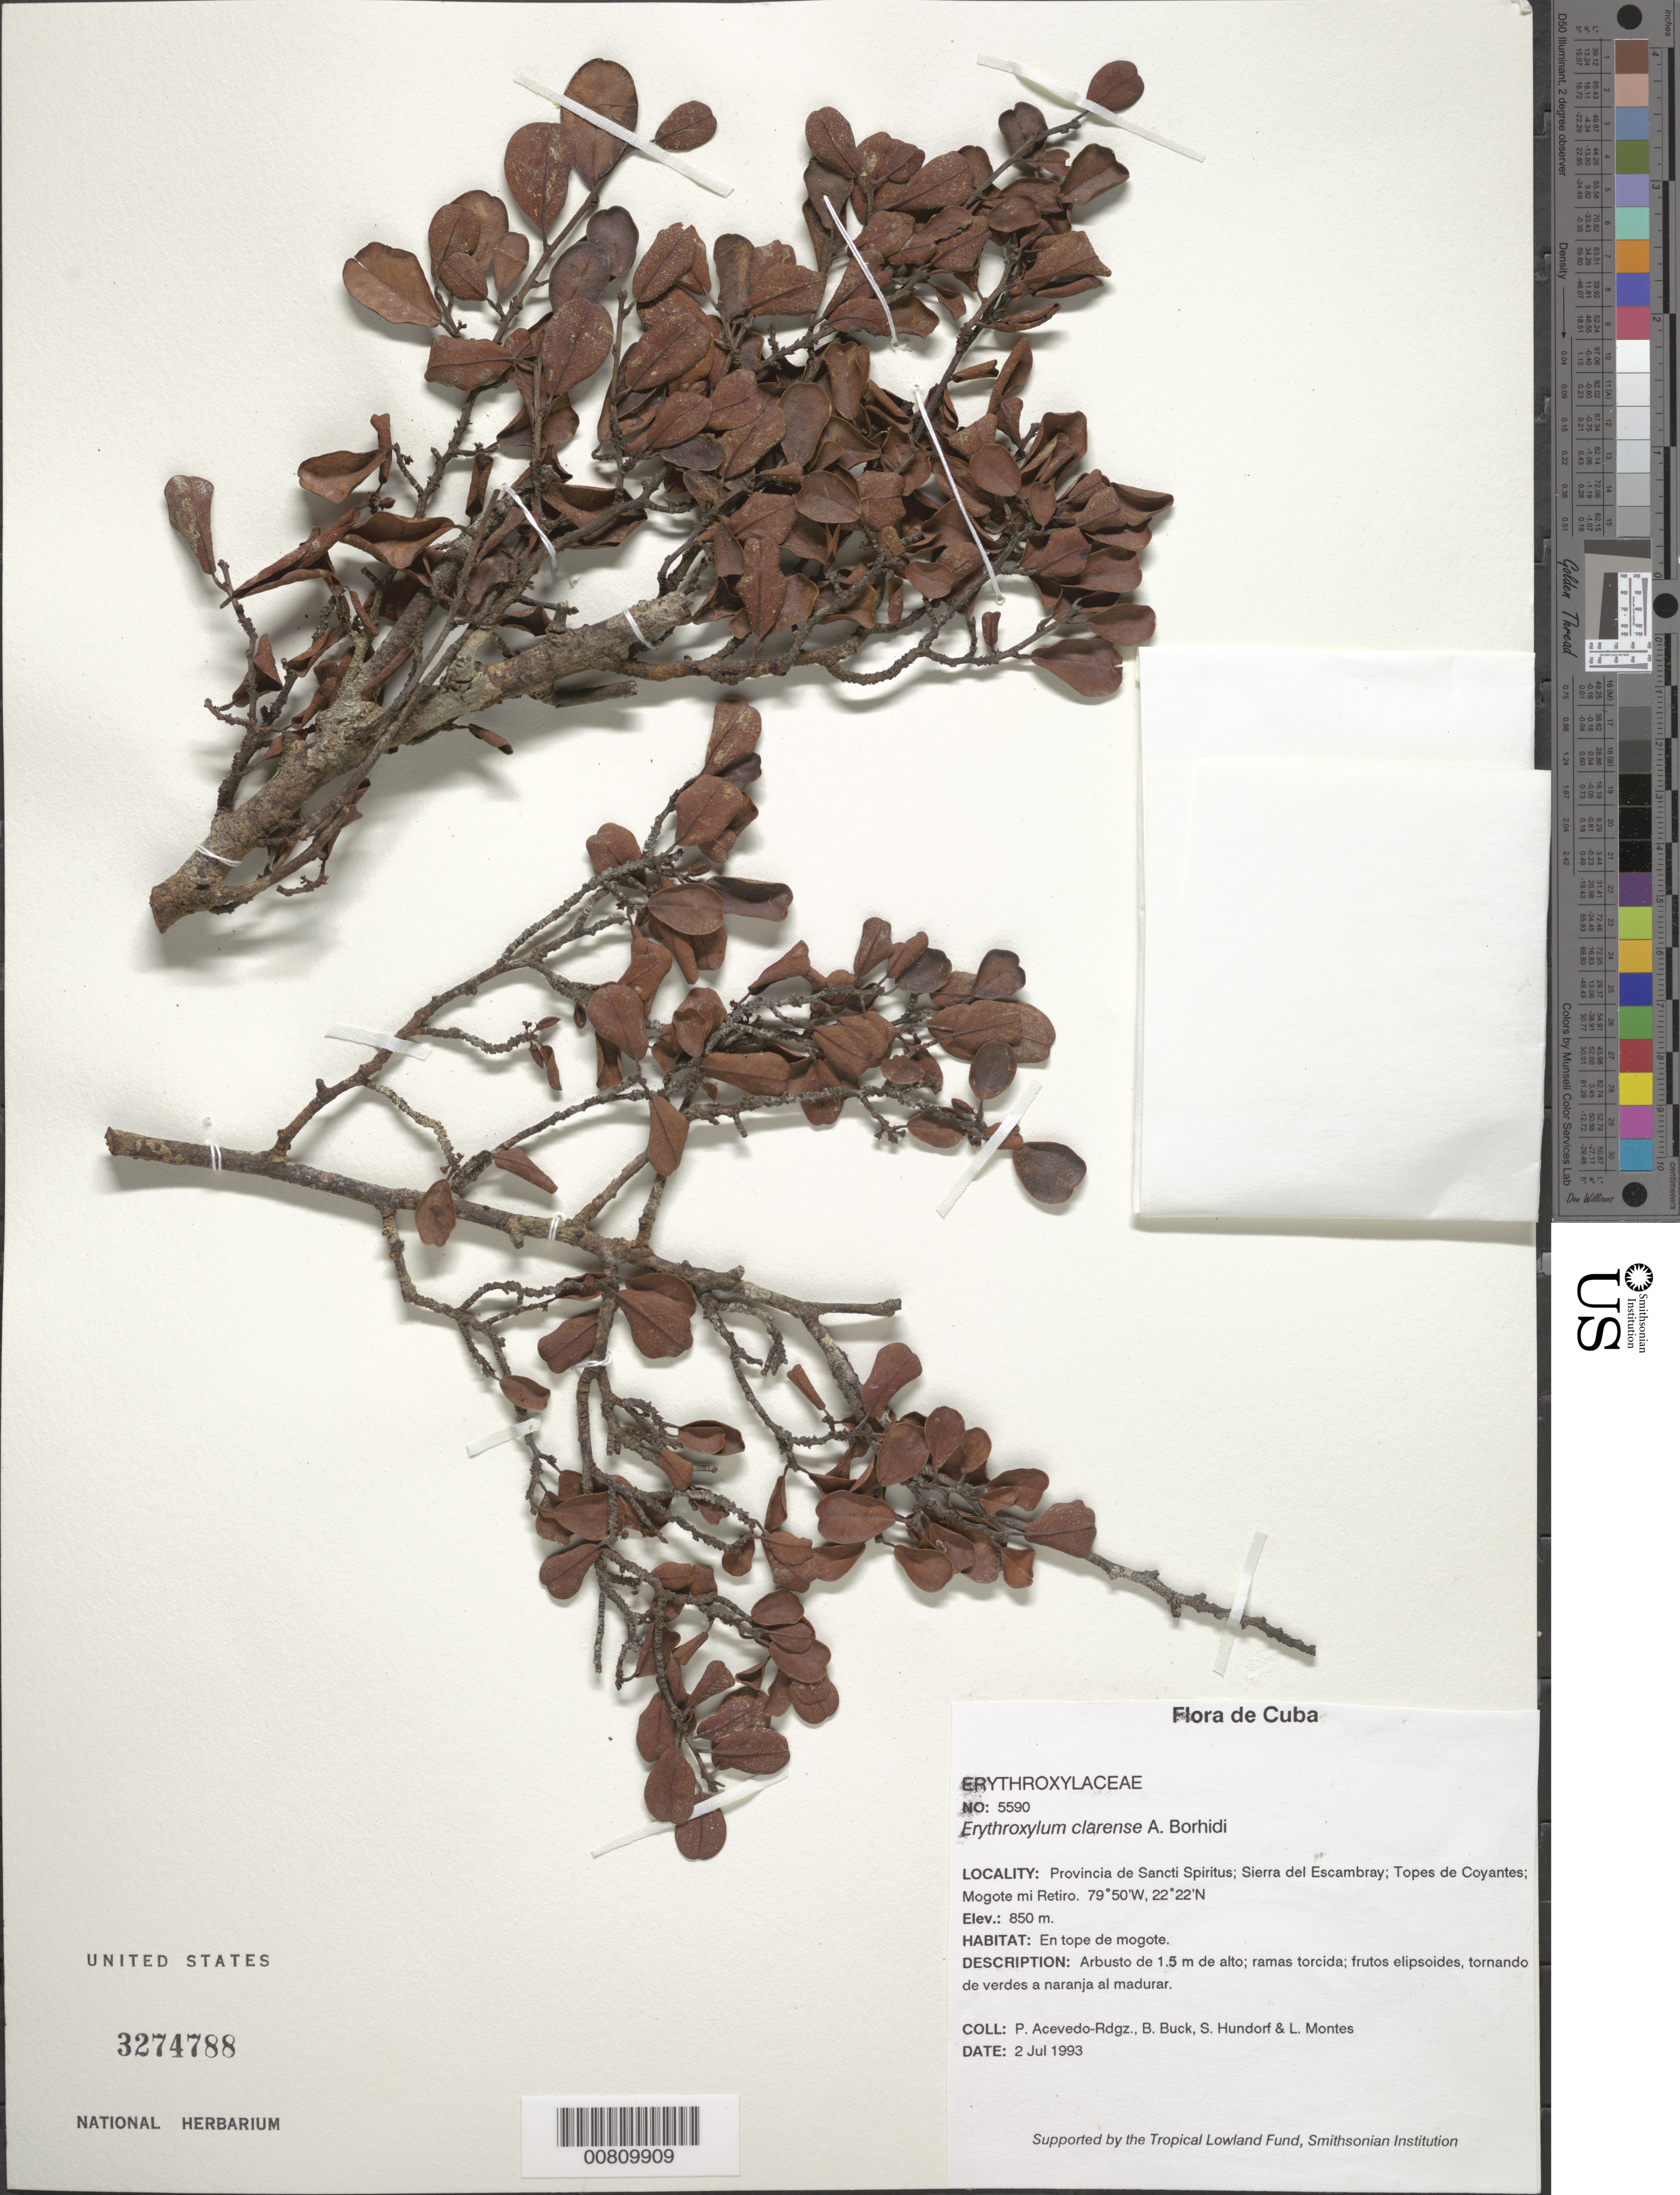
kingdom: Plantae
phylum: Tracheophyta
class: Magnoliopsida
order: Malpighiales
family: Erythroxylaceae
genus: Erythroxylum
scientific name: Erythroxylum clarense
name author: Borhidi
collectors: P. Acevedo-Rodr., B. Buck, S. Hundorf & L. Montes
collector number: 5590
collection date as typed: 02 Jul 1993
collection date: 1993-07-02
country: Cuba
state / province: Sancti Spiritus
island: Cuba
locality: Sierra del Escambray; Topes de Coyantes; Mogote mi Retiro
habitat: En tope de mogote.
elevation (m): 850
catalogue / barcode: US 3274788